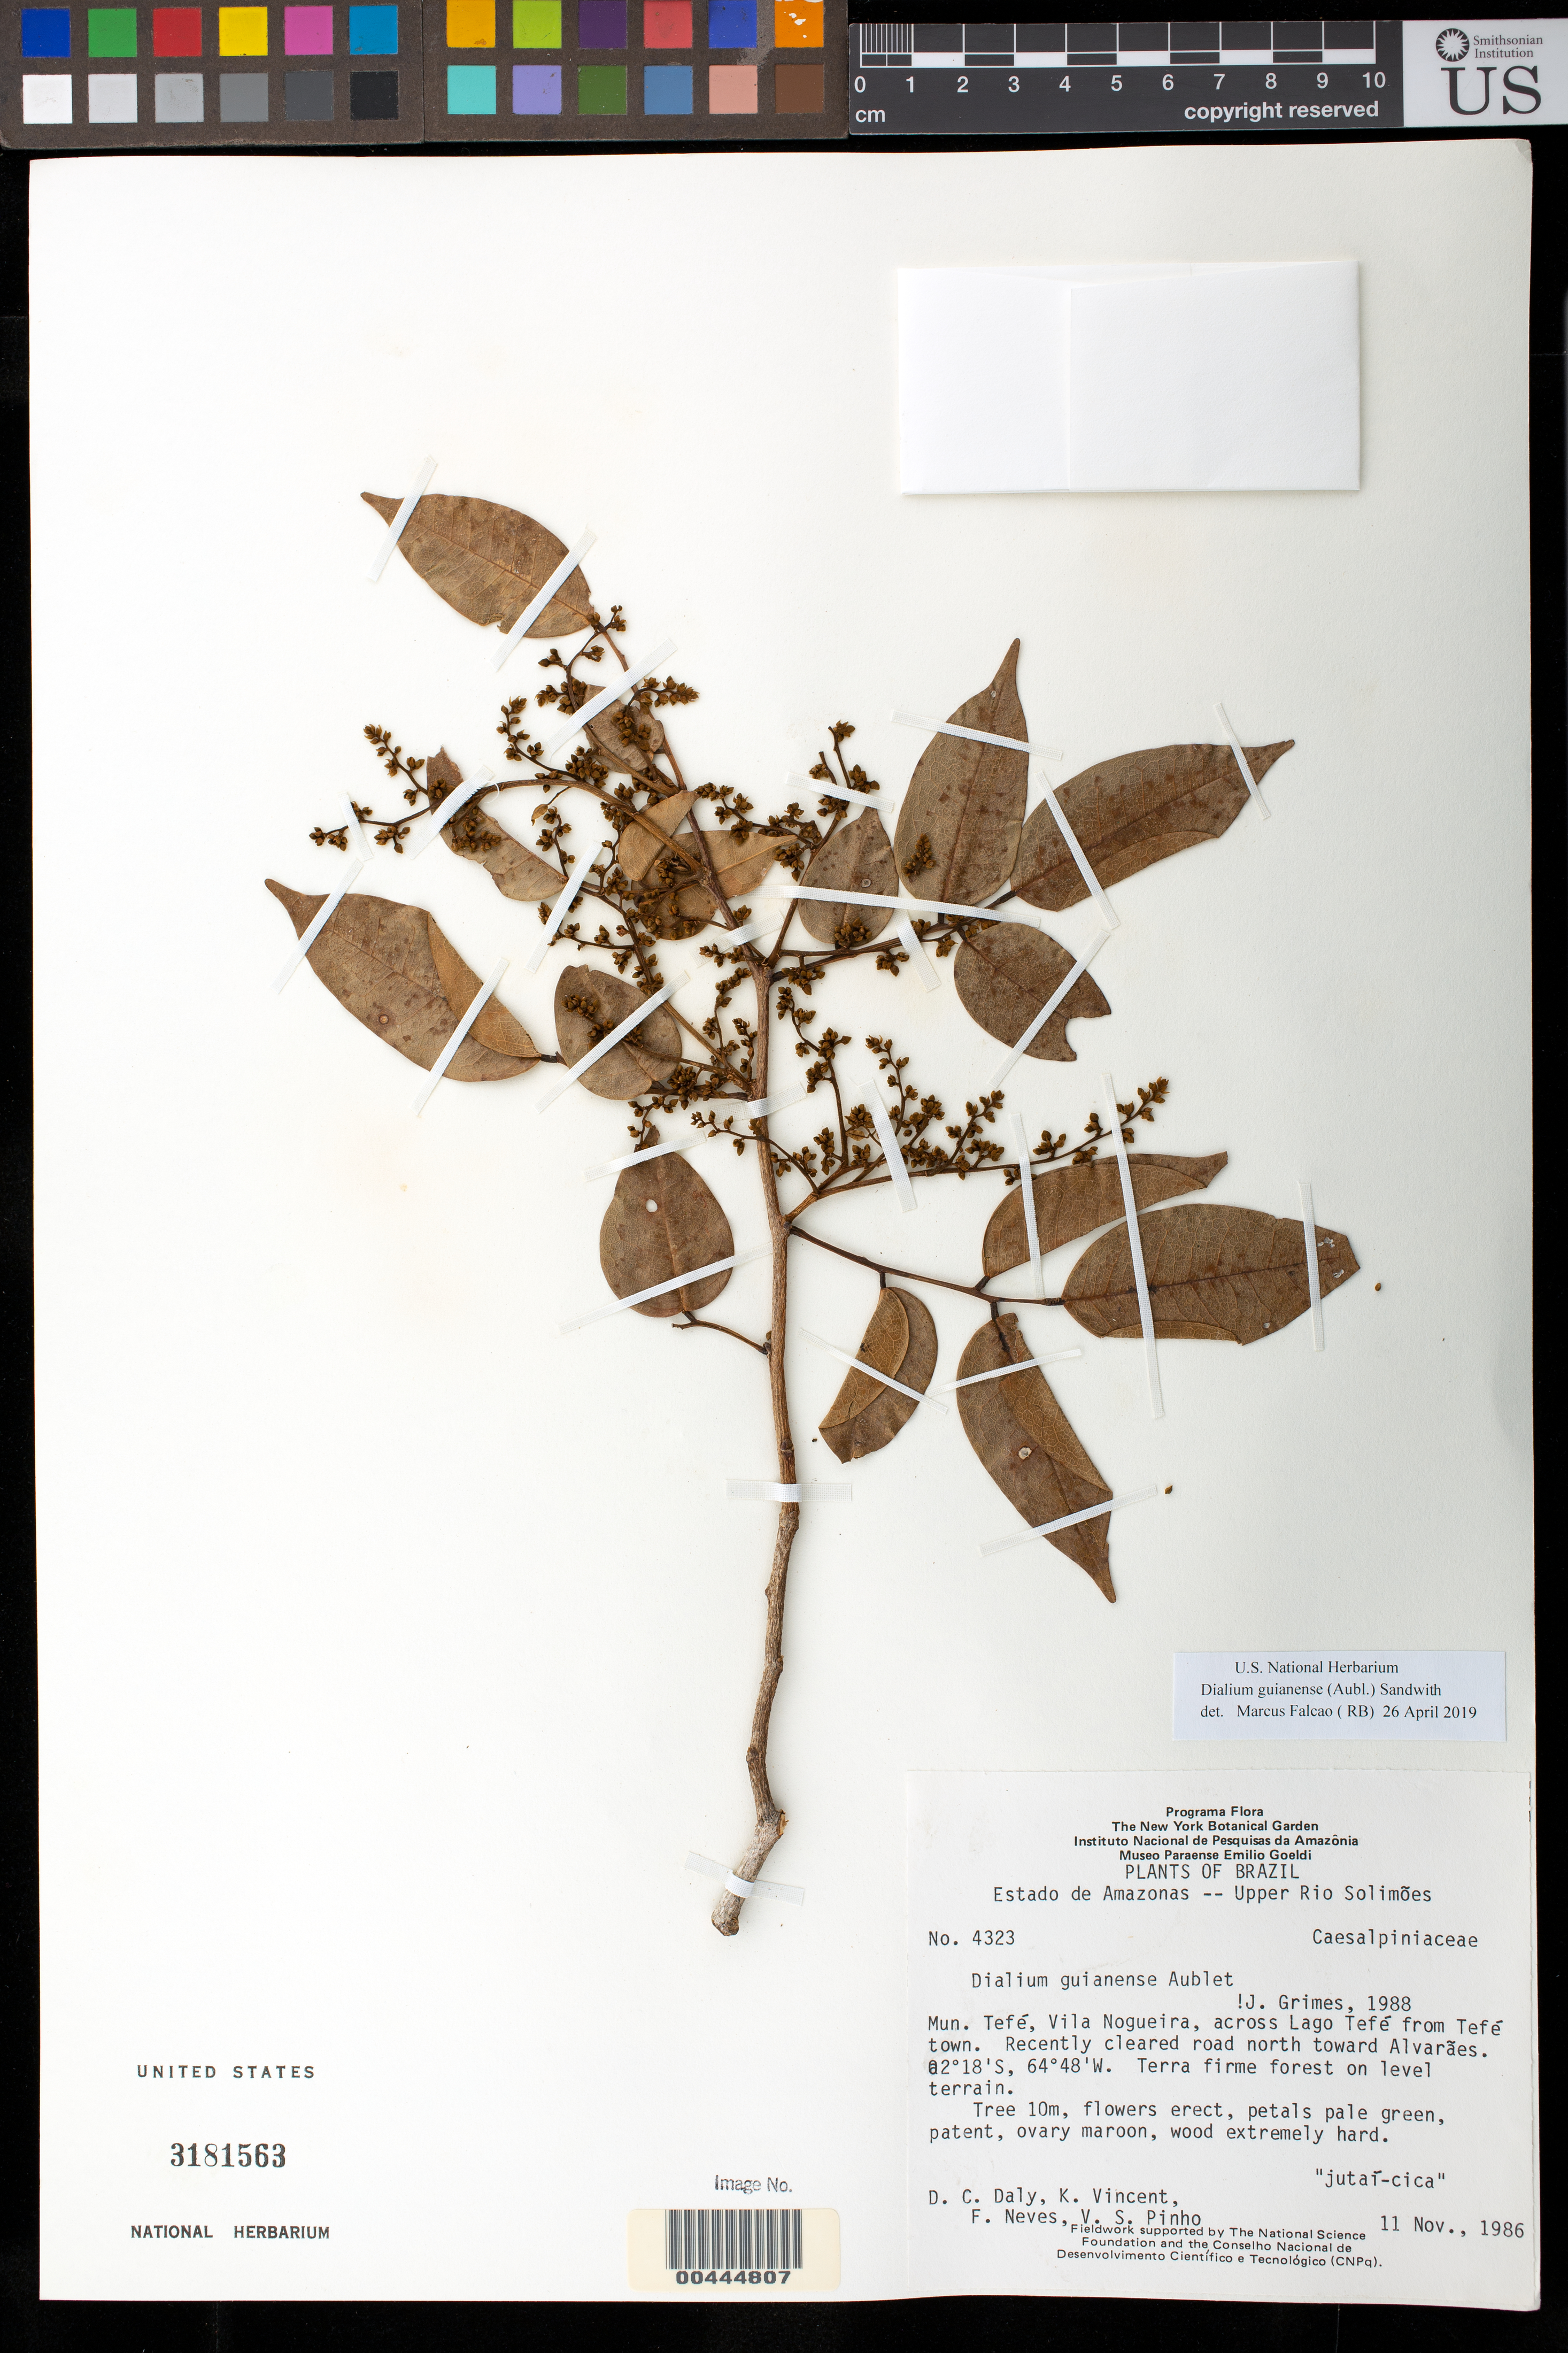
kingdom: Plantae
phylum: Tracheophyta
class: Magnoliopsida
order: Fabales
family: Fabaceae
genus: Dialium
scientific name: Dialium guianense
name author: (Aubl.) Sandwith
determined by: Falcão, Marcus J.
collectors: D. C. Daly, K. Vincent, F. Neves & V. S. Pinho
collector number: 4323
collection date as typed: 11 Nov 1986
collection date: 1986-11-11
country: Brazil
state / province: Amazonas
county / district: Tefé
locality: Vila nogueira, across lago tefe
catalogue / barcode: US 3181563